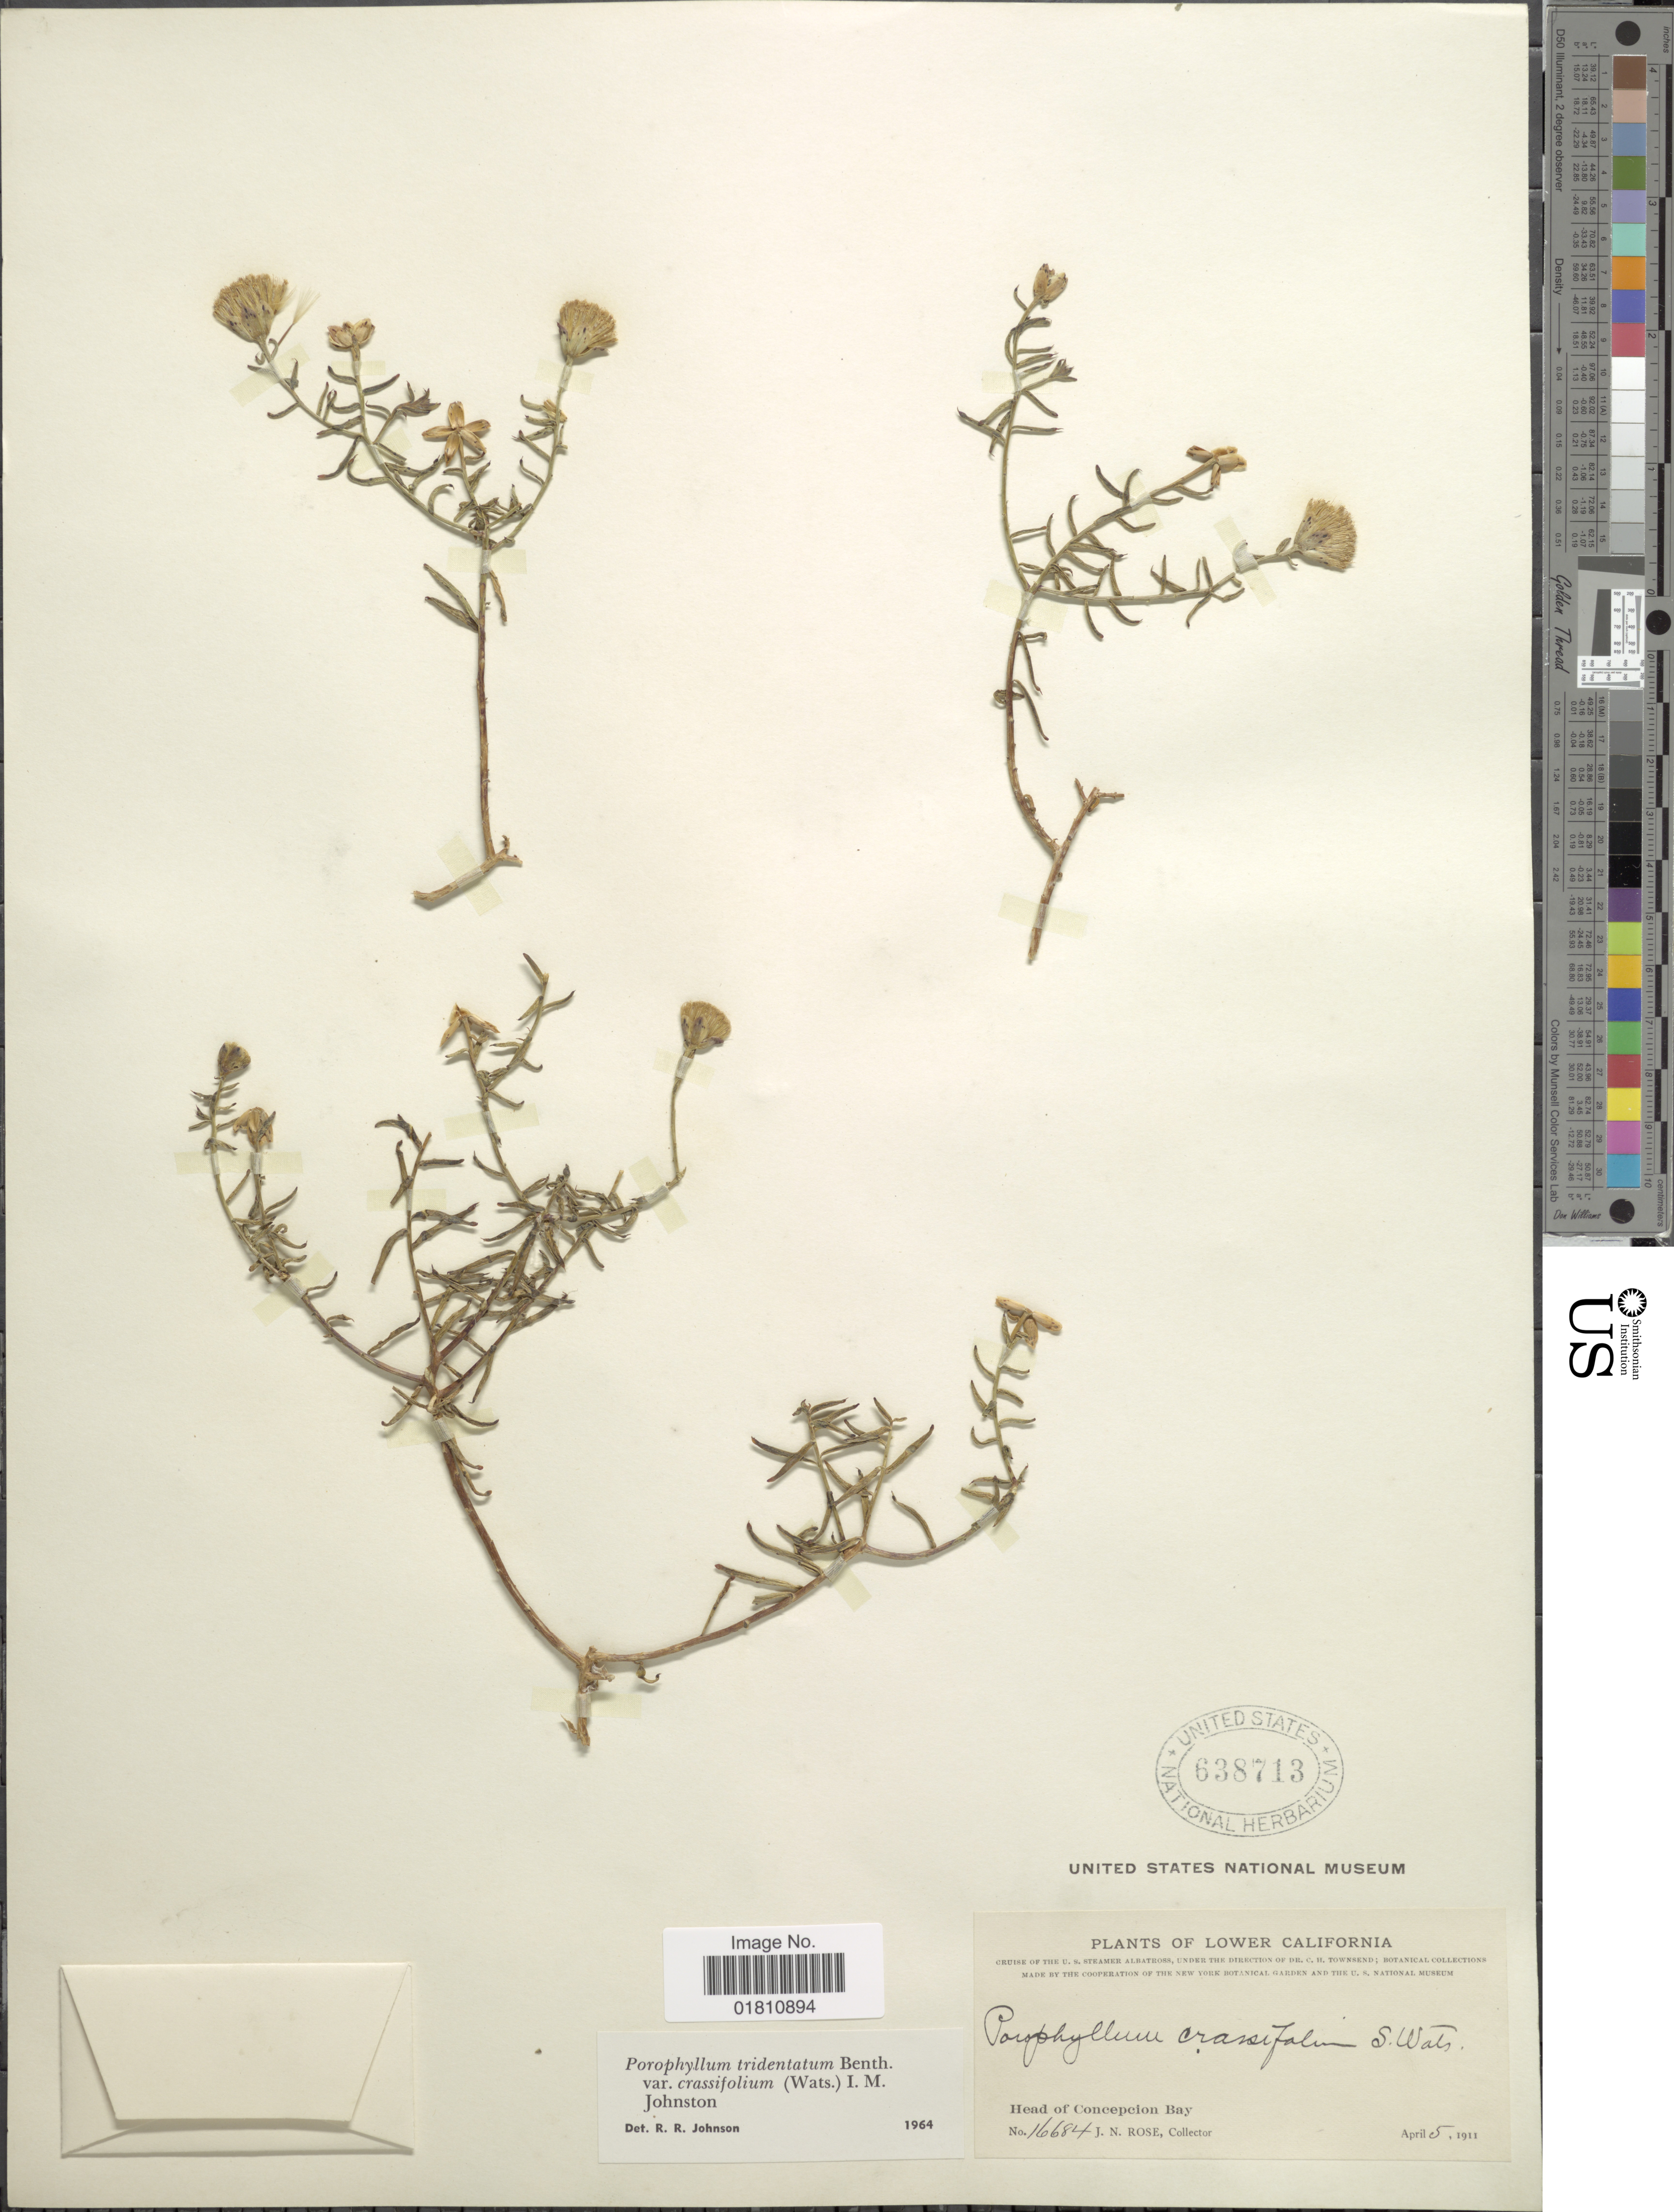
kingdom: Plantae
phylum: Tracheophyta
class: Magnoliopsida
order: Asterales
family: Asteraceae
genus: Bajacalia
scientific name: Bajacalia crassifolia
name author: (S. Watson) Loockerman et al.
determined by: Anzuinelli, M.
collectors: J. N. Rose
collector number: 16684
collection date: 1911-04-05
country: Mexico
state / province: Baja California Sur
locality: Lower California, Head of Concepcion Bay.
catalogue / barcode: US 638713